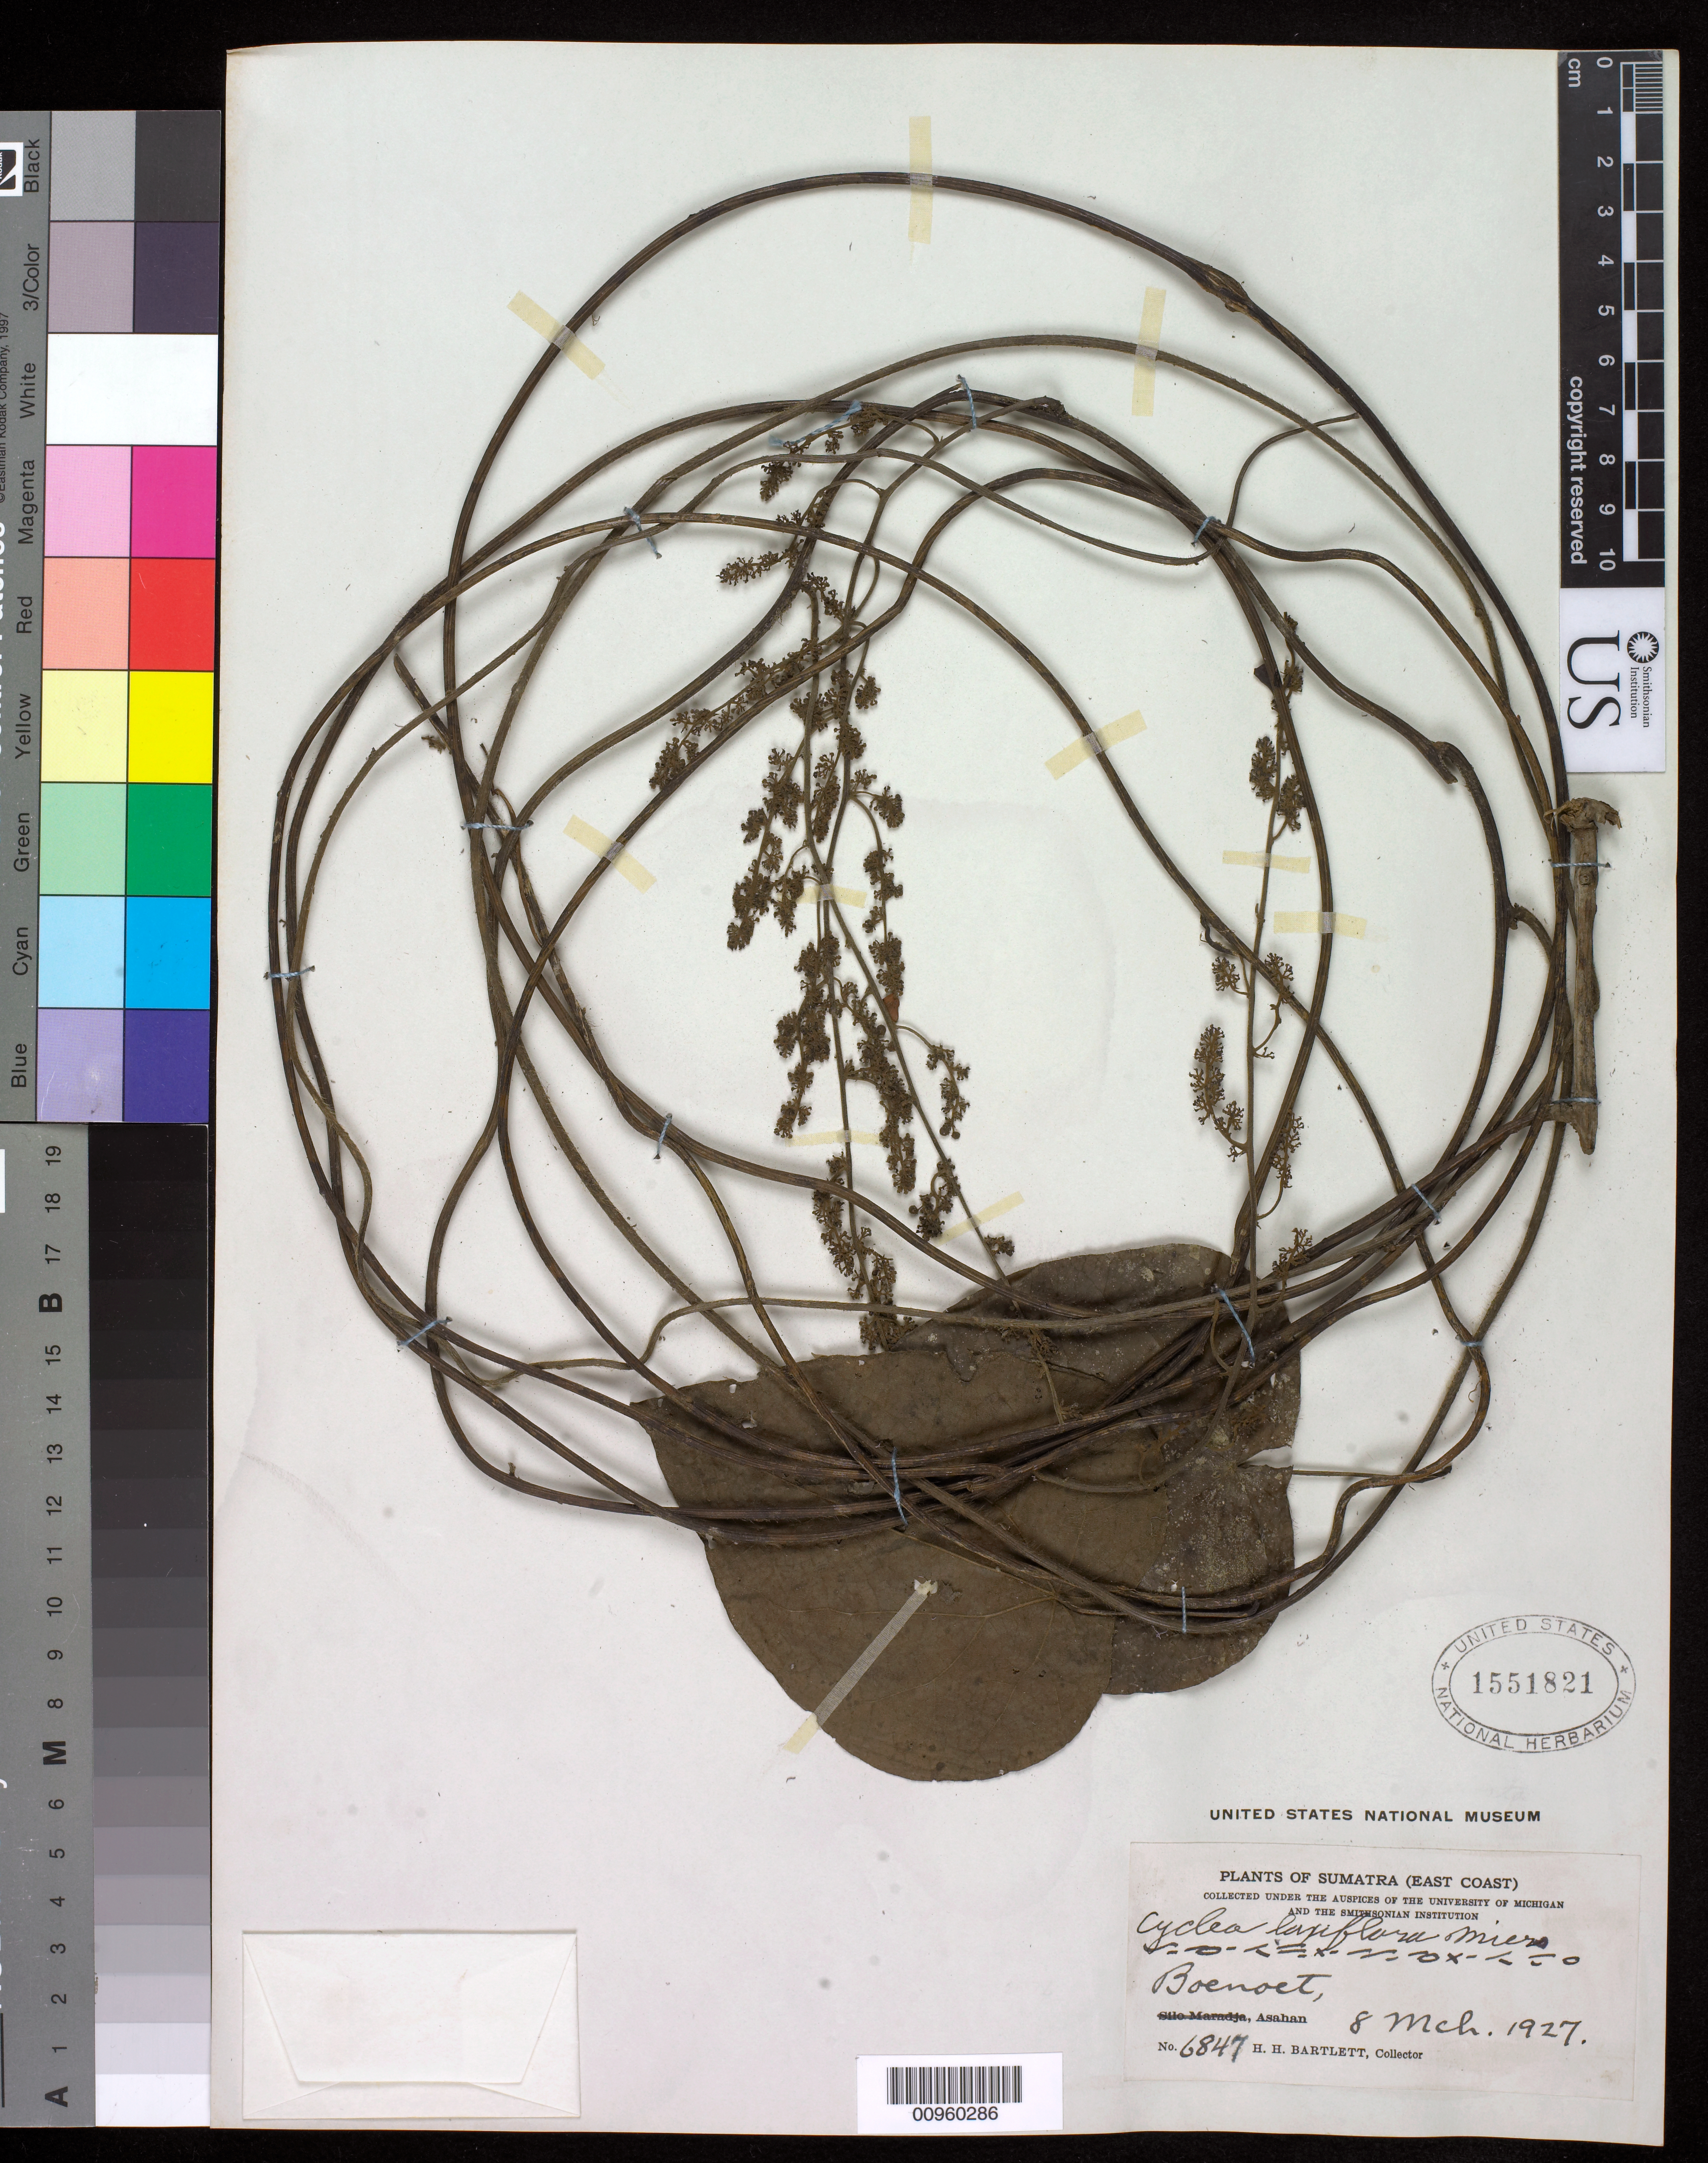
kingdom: Plantae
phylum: Tracheophyta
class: Magnoliopsida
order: Ranunculales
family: Menispermaceae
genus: Cyclea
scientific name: Cyclea laxiflora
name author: Miers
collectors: H. H. Bartlett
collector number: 6847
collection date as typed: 08 Mar 1927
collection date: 1927-03-08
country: Indonesia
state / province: Sumatra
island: Sumatra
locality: (East Coast) Boenoet, Asahan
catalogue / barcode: US 1551821